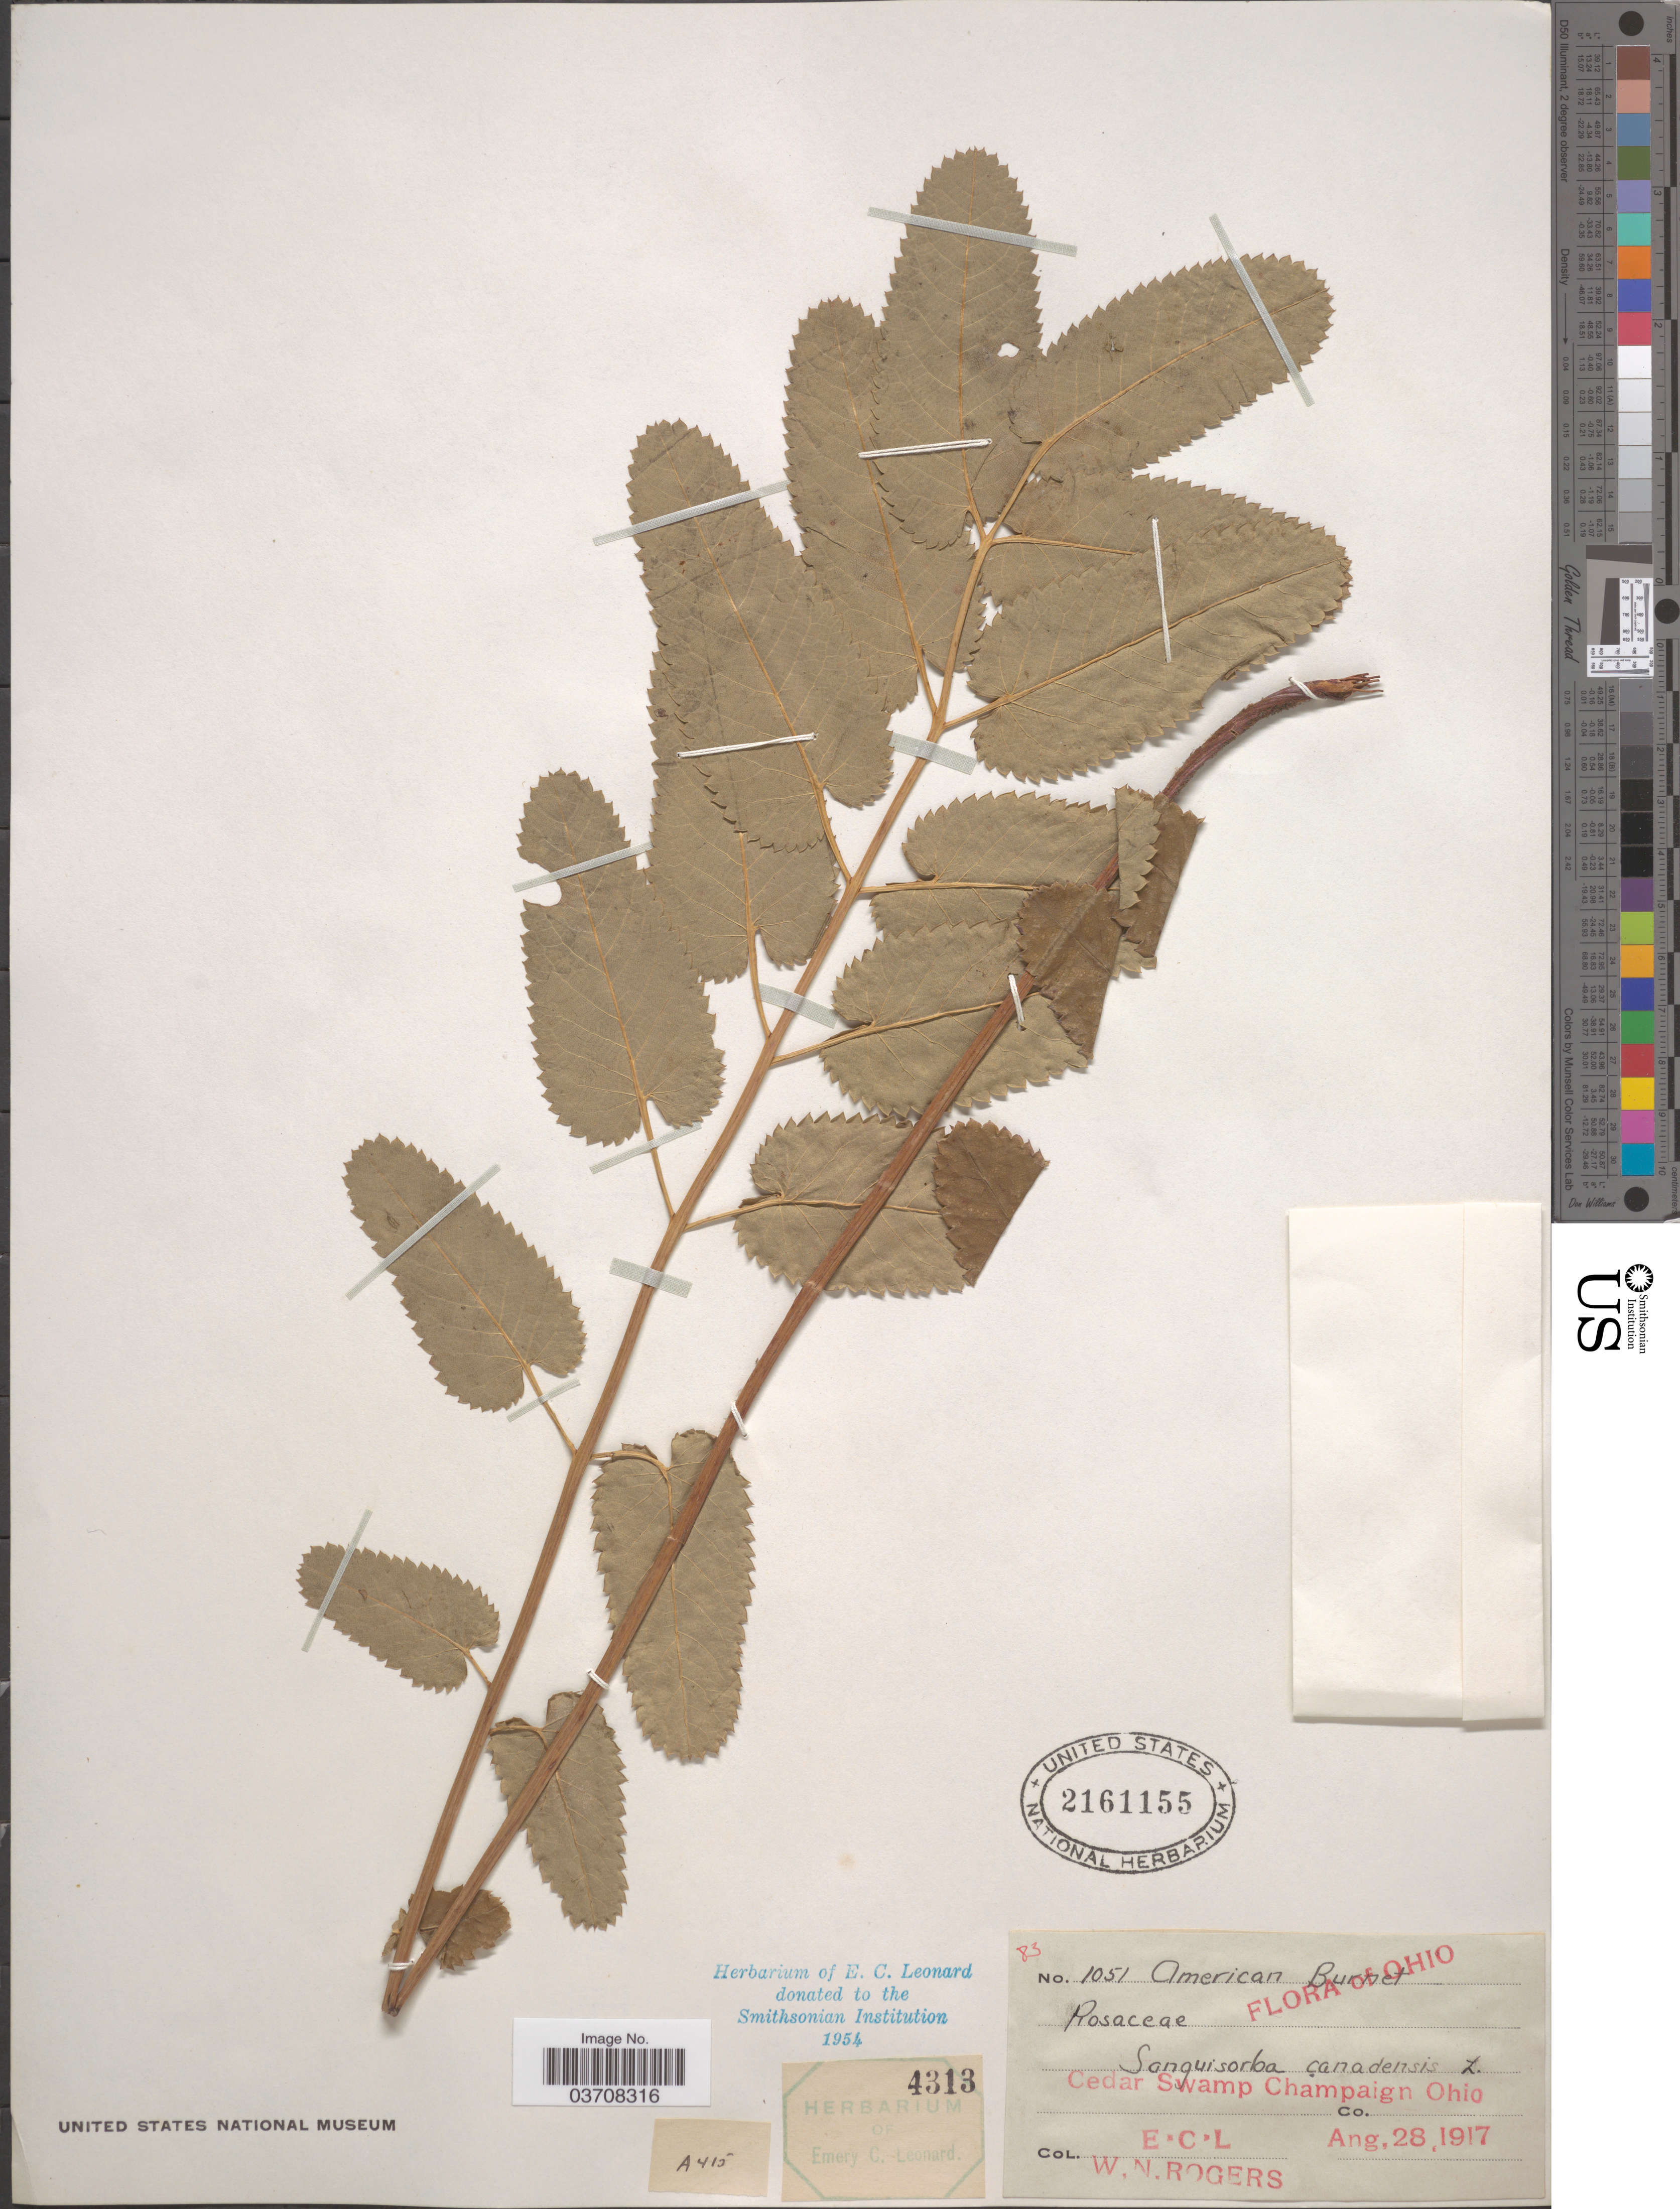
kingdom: Plantae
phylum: Tracheophyta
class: Magnoliopsida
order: Rosales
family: Rosaceae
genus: Sanguisorba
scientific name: Sanguisorba canadensis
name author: L.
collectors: E. C. Leonard & W. Rogers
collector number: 1051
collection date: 1917-08-28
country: United States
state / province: Ohio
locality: Cedar Swamp Champaign.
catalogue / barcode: US 2161155